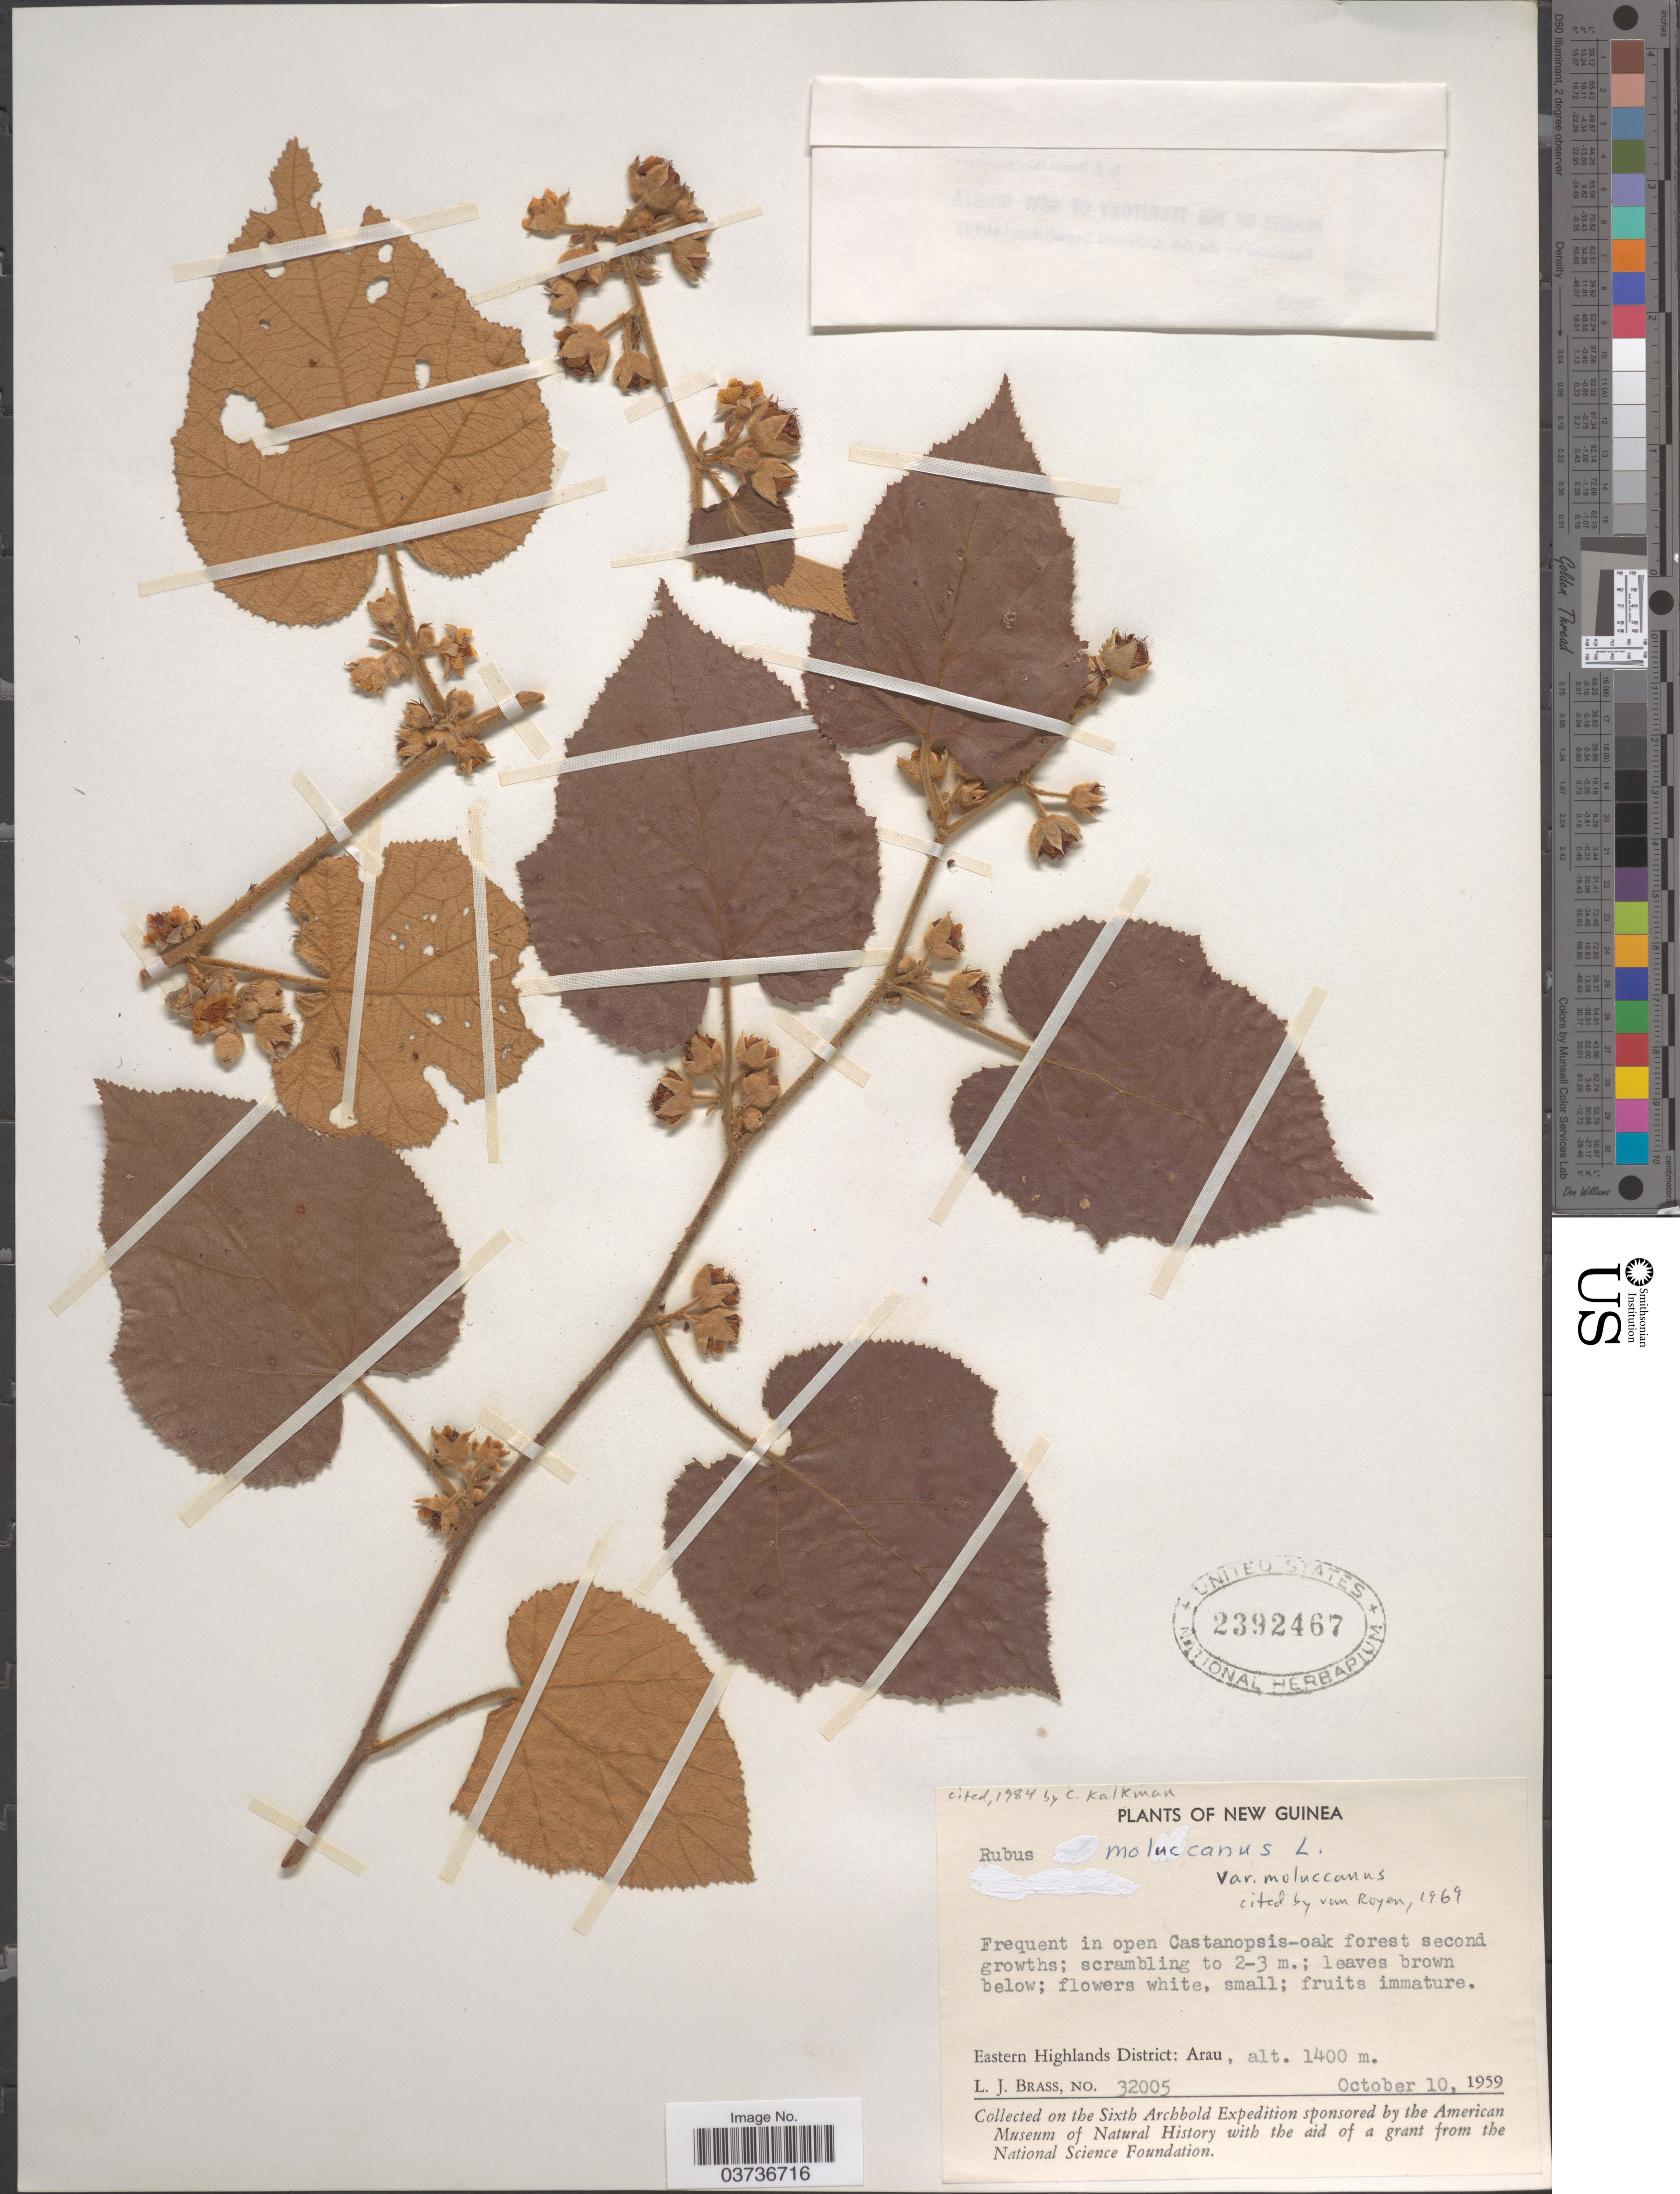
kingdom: Plantae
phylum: Tracheophyta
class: Magnoliopsida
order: Rosales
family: Rosaceae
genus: Rubus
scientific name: Rubus moluccanus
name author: L.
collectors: L. J. Brass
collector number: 32005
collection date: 1959-10-10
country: Papua New Guinea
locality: New Guinea. Eastern Highlands District: Arau.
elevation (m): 1400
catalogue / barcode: US 2392467